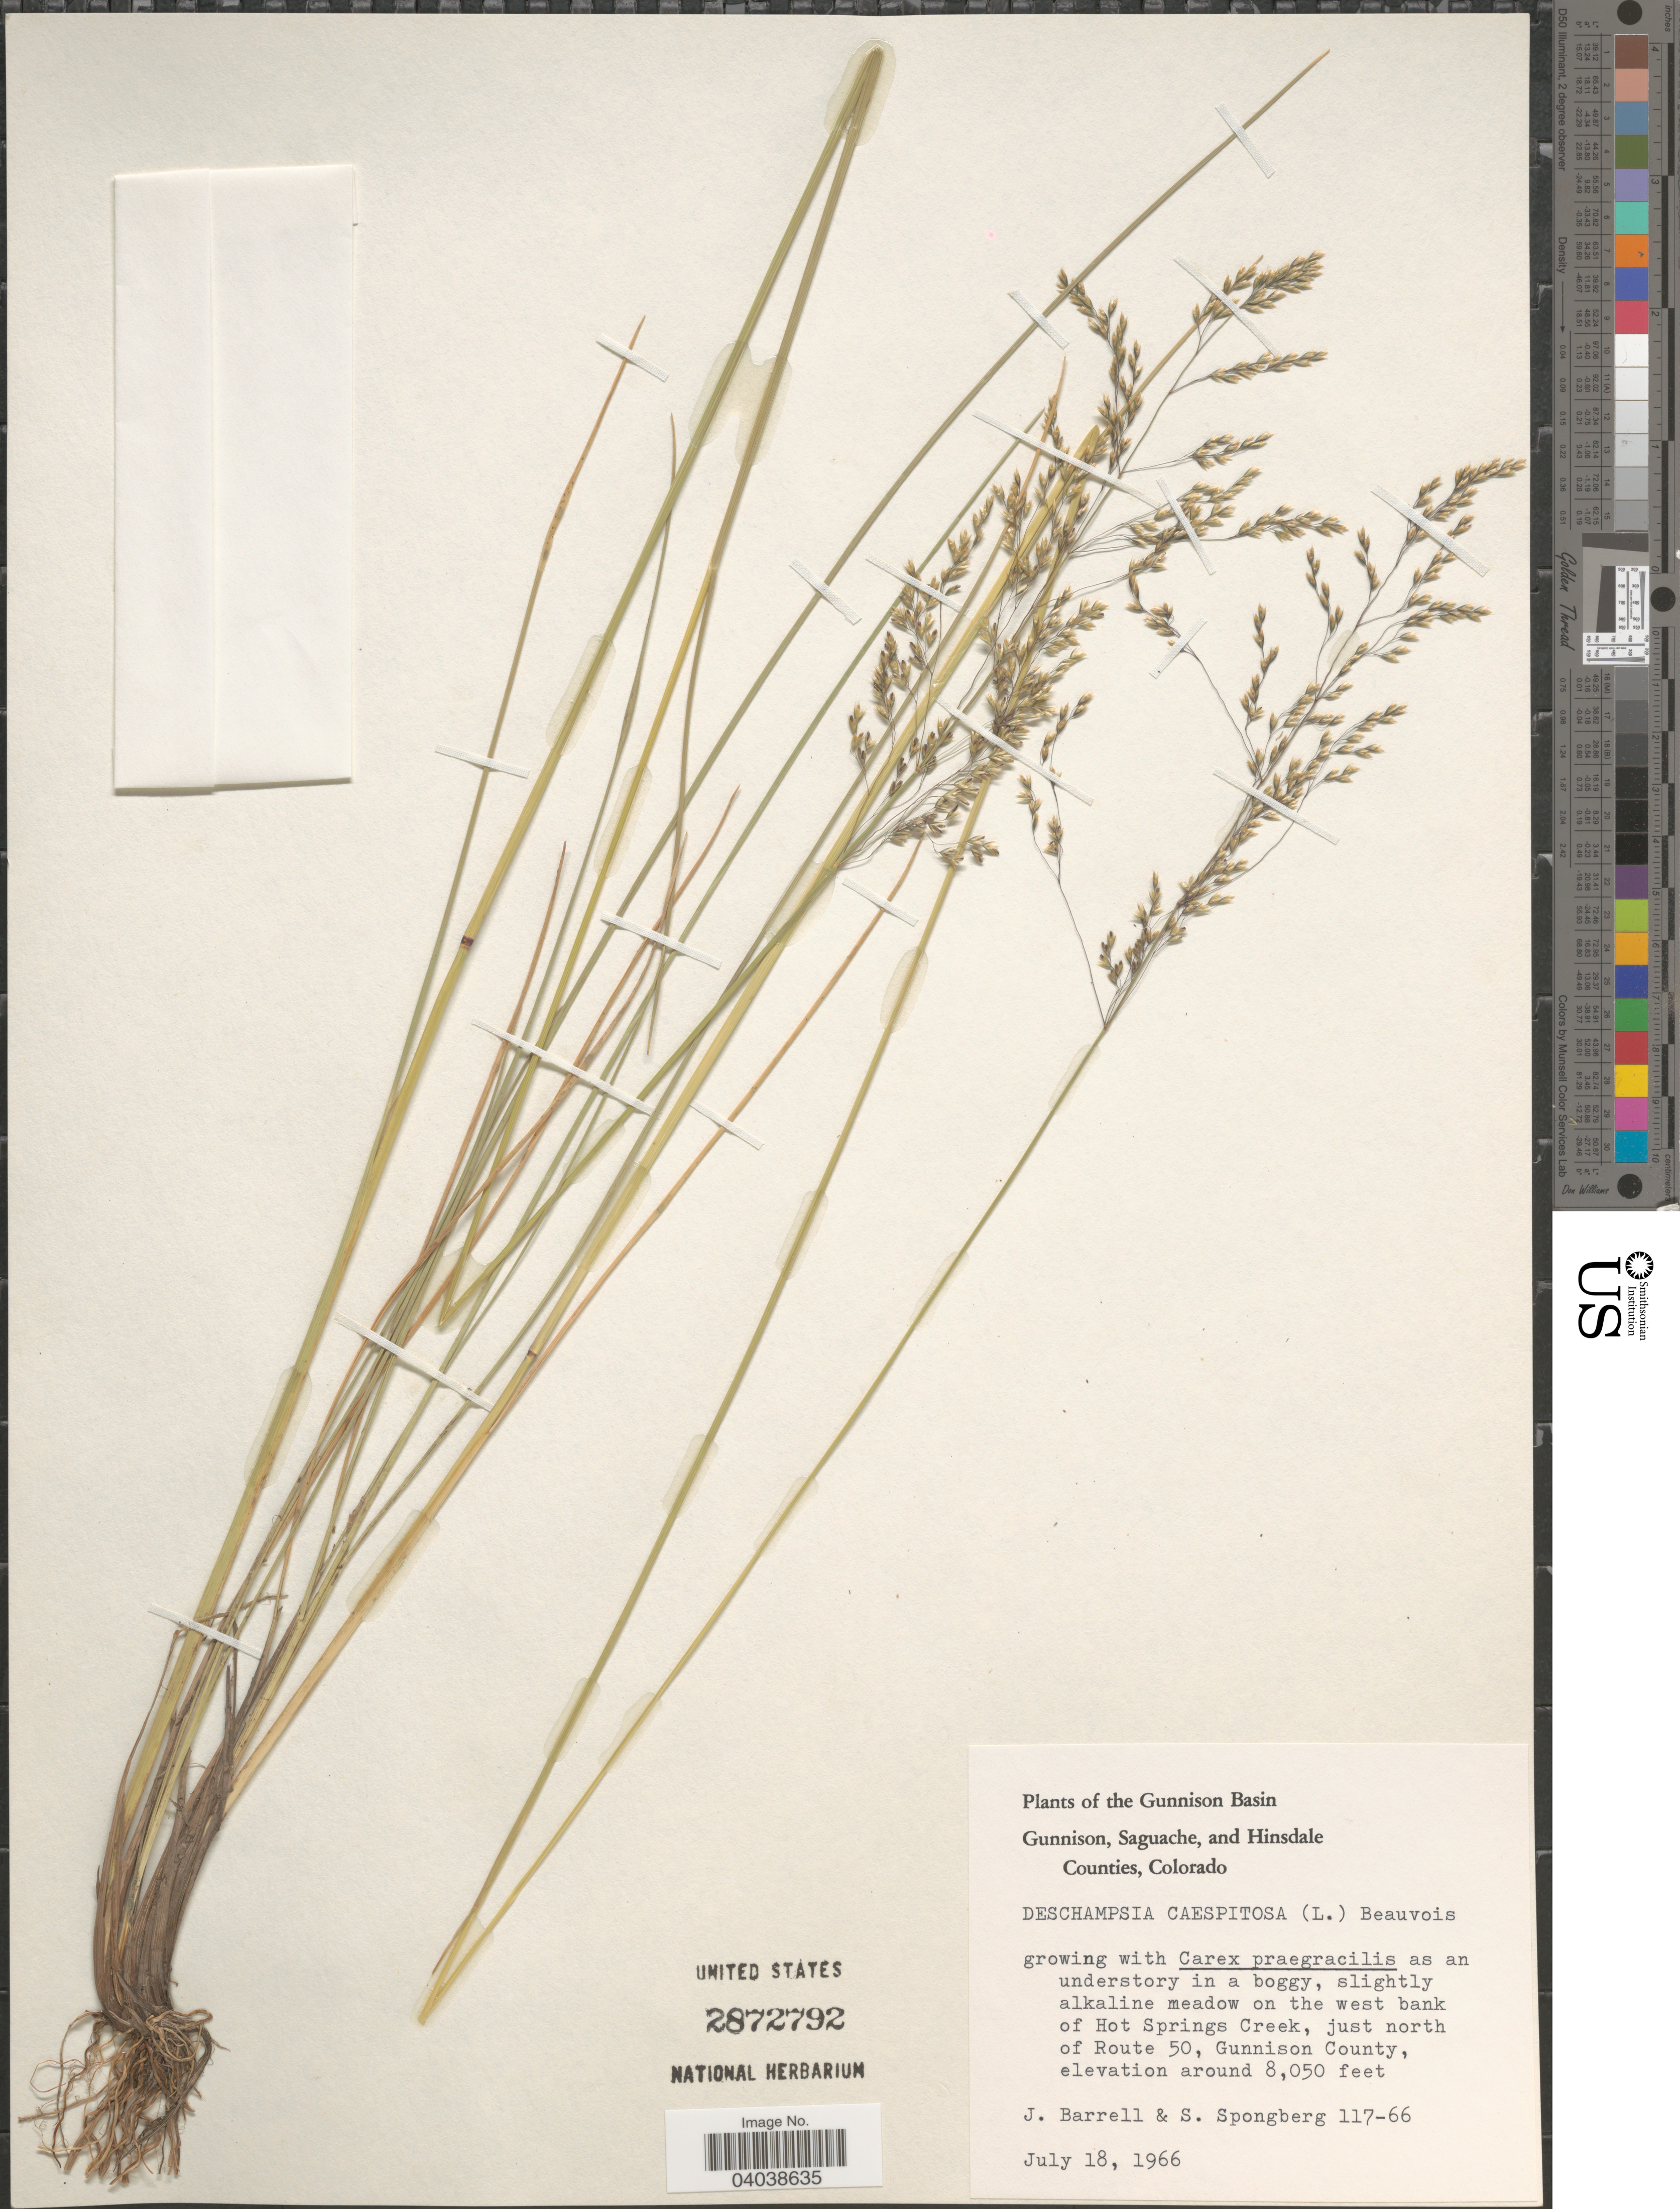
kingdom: Plantae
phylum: Tracheophyta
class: Liliopsida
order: Poales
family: Poaceae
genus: Deschampsia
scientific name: Deschampsia cespitosa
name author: (L.) P. Beauv.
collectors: J. Barrell & S. A.Spongberg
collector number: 117-66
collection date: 1966-07-18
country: United States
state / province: Colorado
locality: Gunnison Basin. Slightly alkaline meadow on the west bank of Hot Springs Creek, just north of Route 50, Gunnison County.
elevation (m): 2454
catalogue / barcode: US 2872792